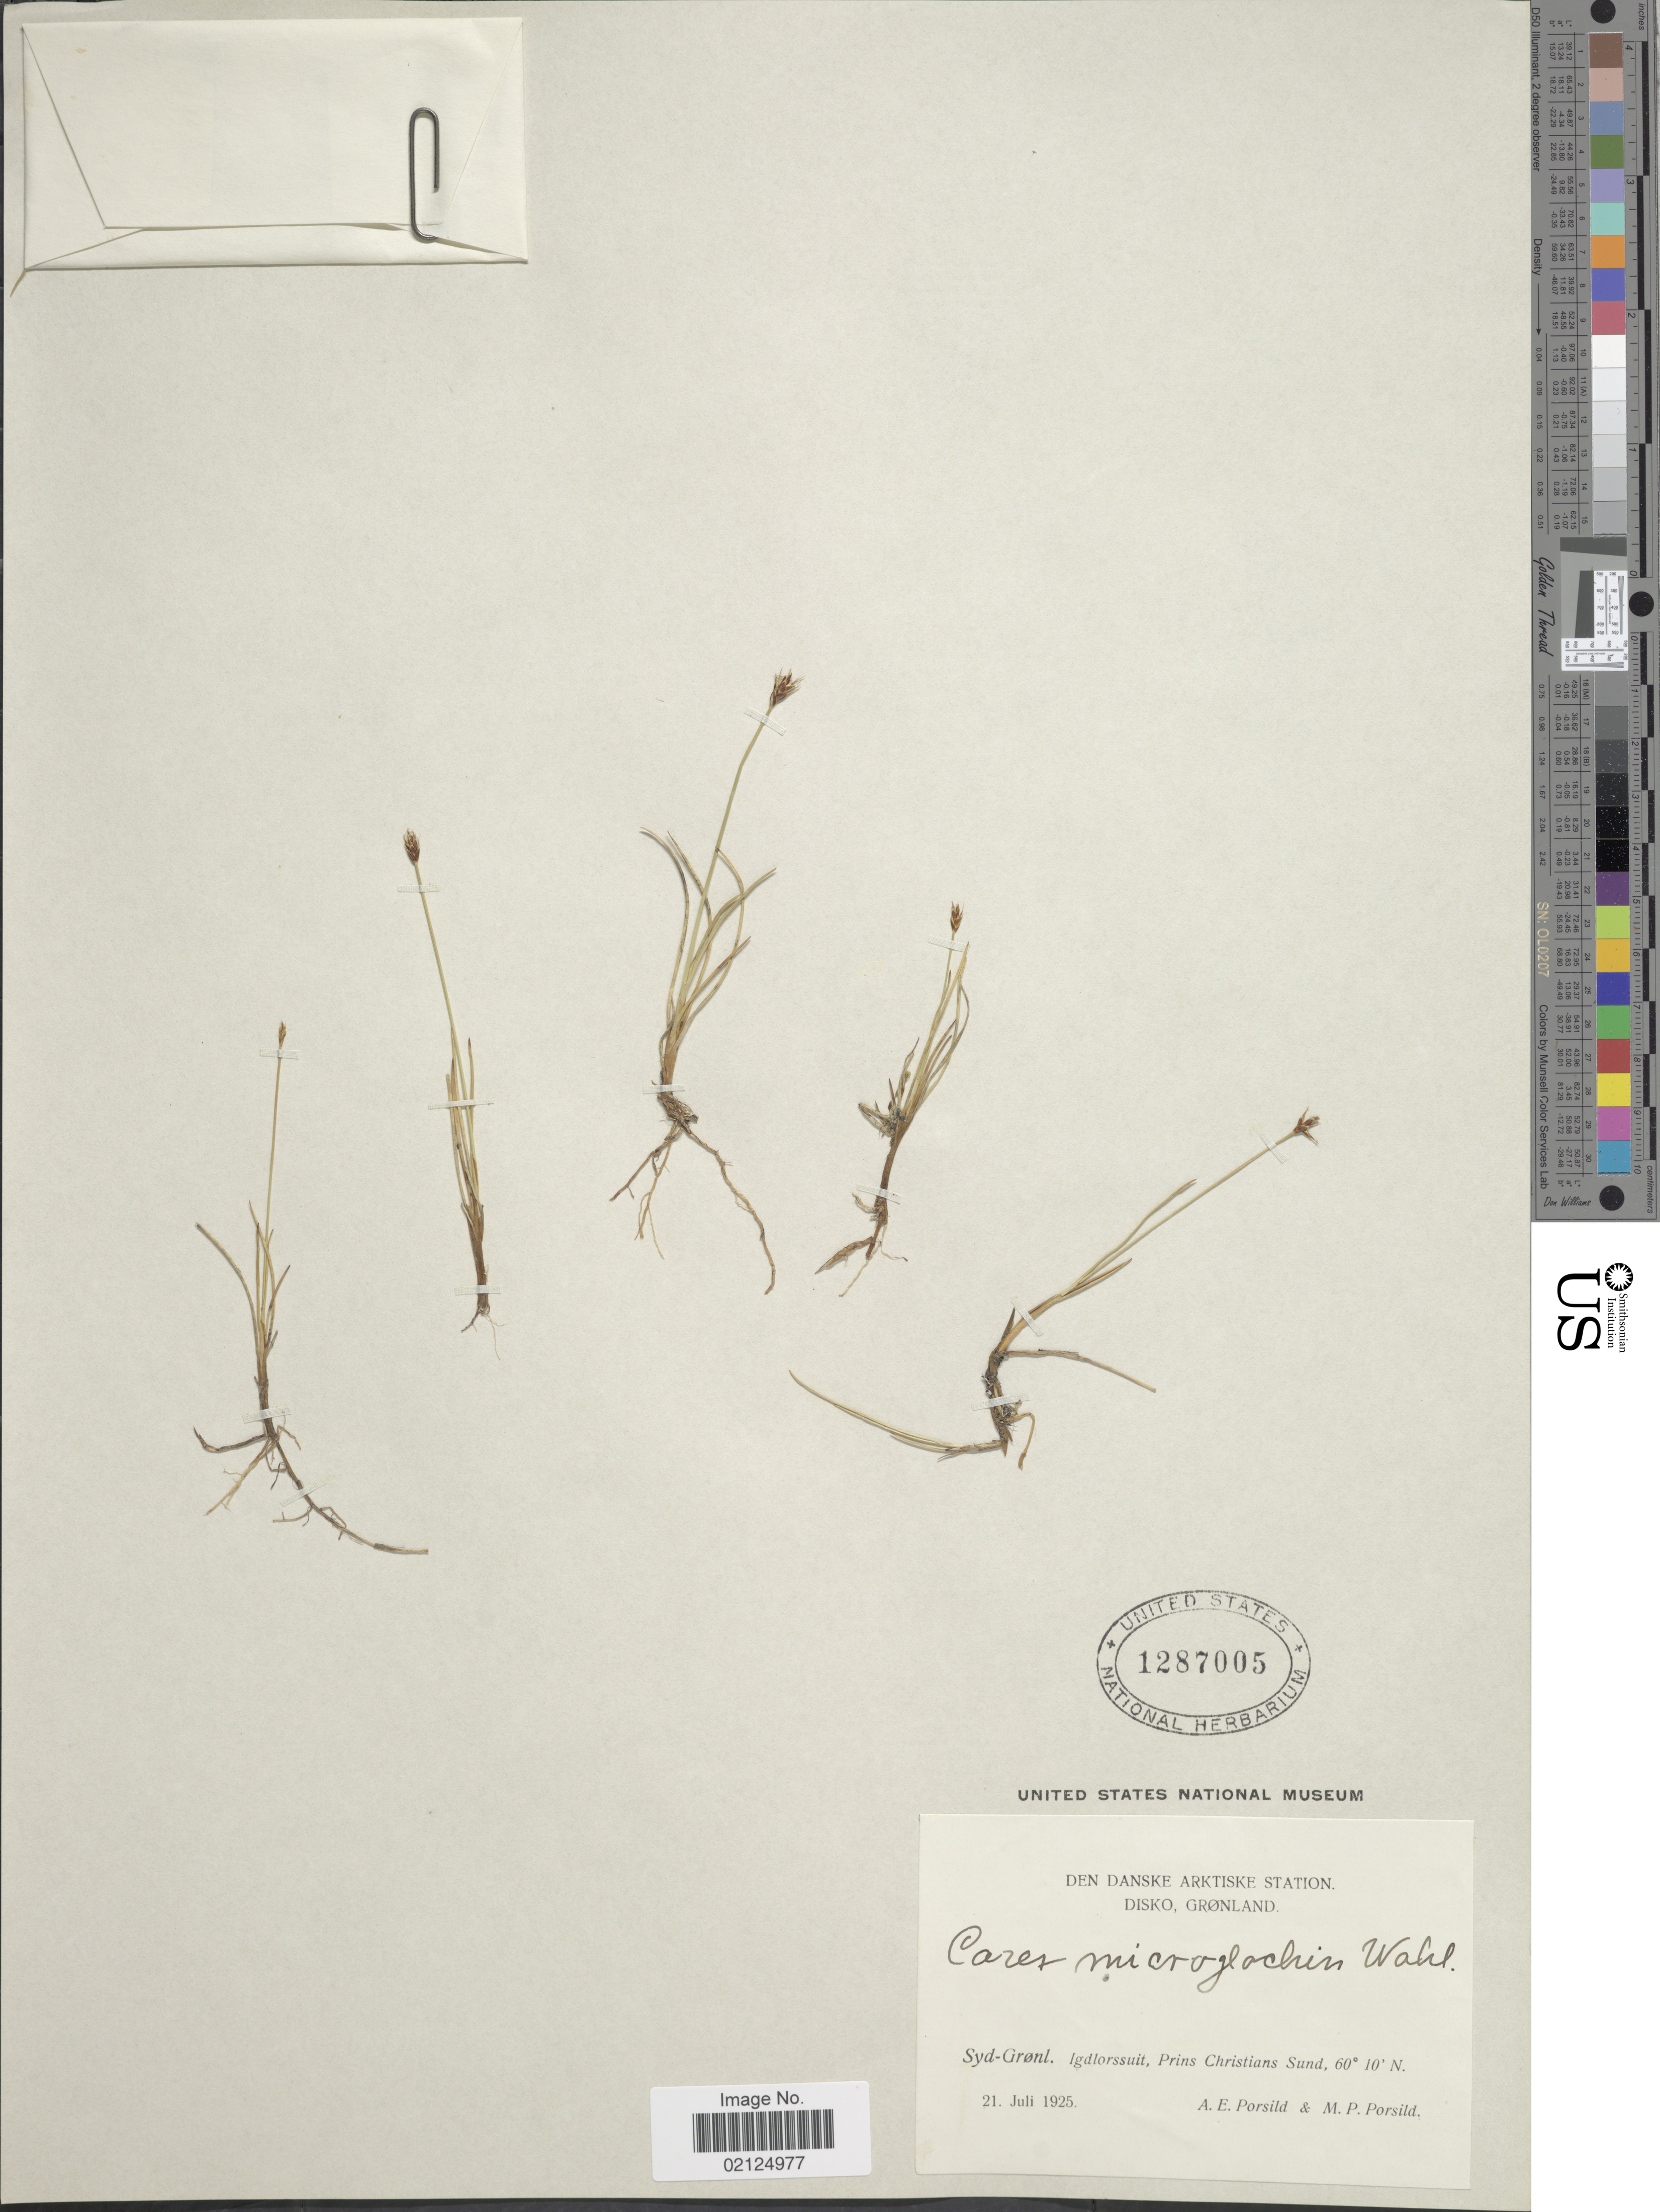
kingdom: Plantae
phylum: Tracheophyta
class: Liliopsida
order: Poales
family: Cyperaceae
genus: Carex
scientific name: Carex microglochin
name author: Wahlenb.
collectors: A. E. Porsild & M. P. Porsild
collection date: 1925-07-21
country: Greenland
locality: Den Danske Arktiske Station, Disko, Grønland, Syd-Grønl. Igdlorssuit, Prins Christians Sund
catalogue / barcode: US 1287005